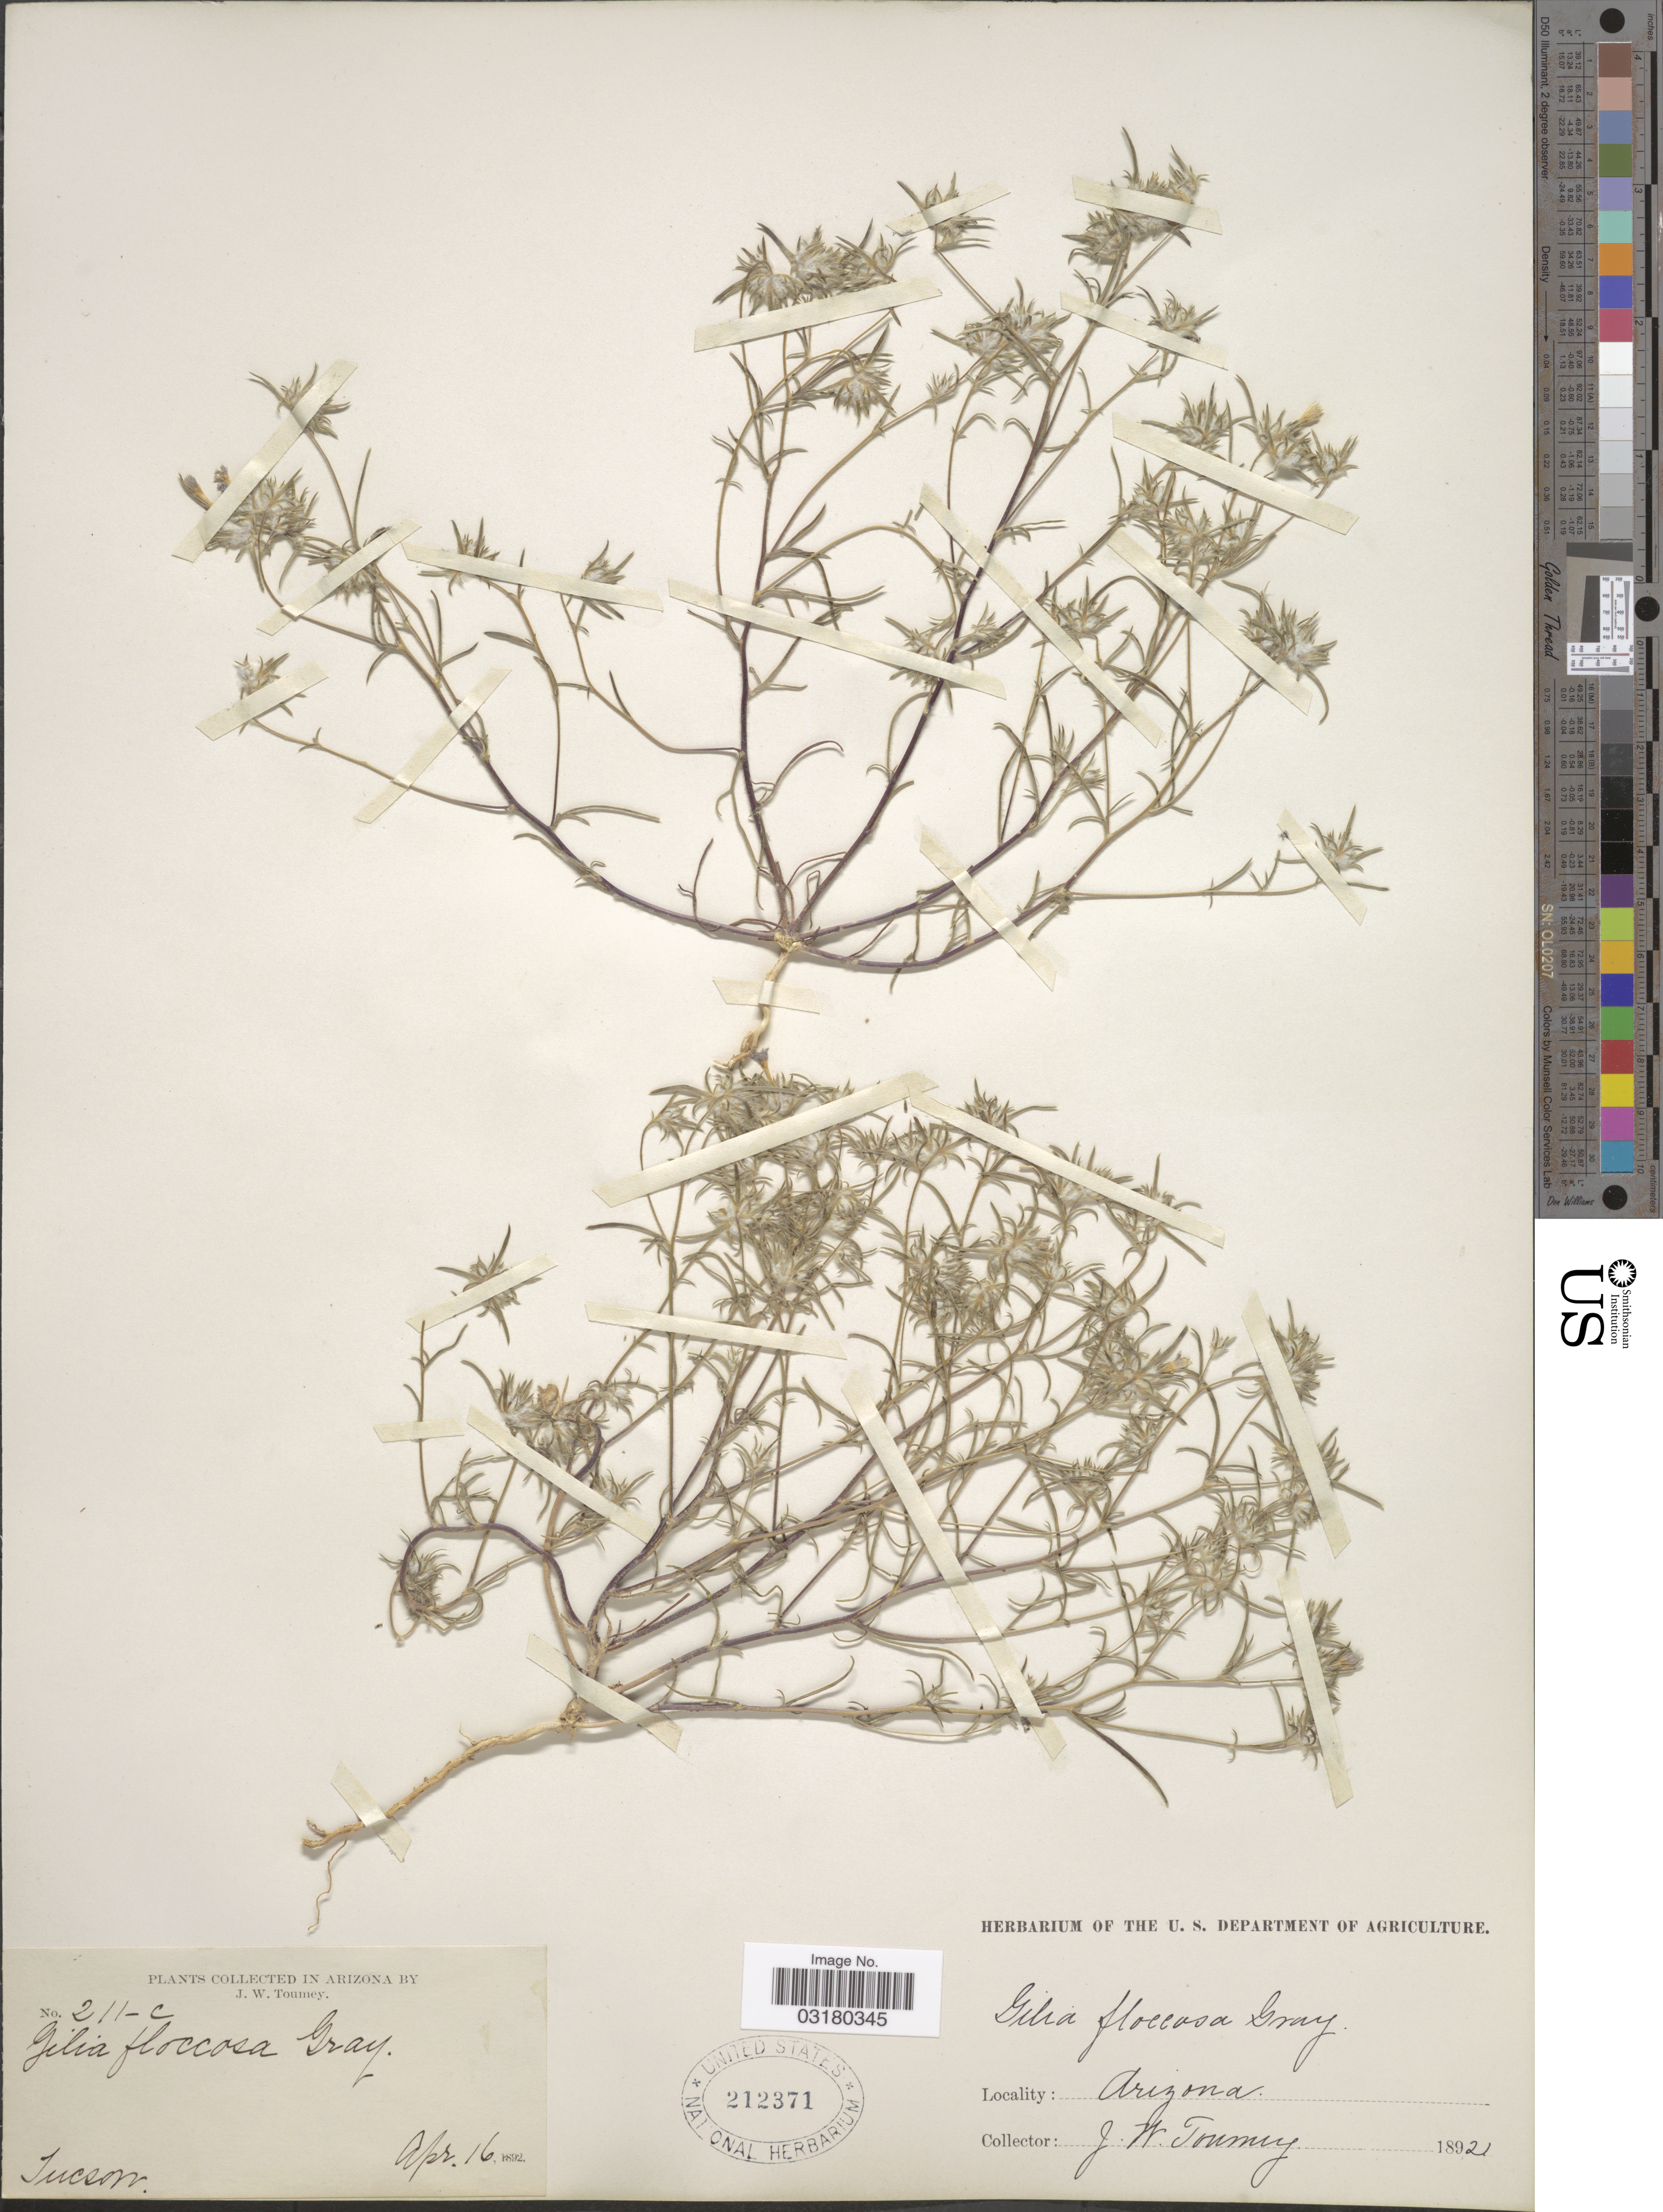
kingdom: Plantae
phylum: Tracheophyta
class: Magnoliopsida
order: Ericales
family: Polemoniaceae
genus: Eriastrum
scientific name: Eriastrum diffusum subsp. diffusum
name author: (A. Gray) H. Mason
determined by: Strong, Mark T., (BOT), Smithsonian Institution - National Museum of Natural History (UNITED STATES)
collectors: J. W. Toumey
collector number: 211-c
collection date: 1892-04-16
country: United States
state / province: Arizona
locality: Tucson.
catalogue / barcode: US 212371